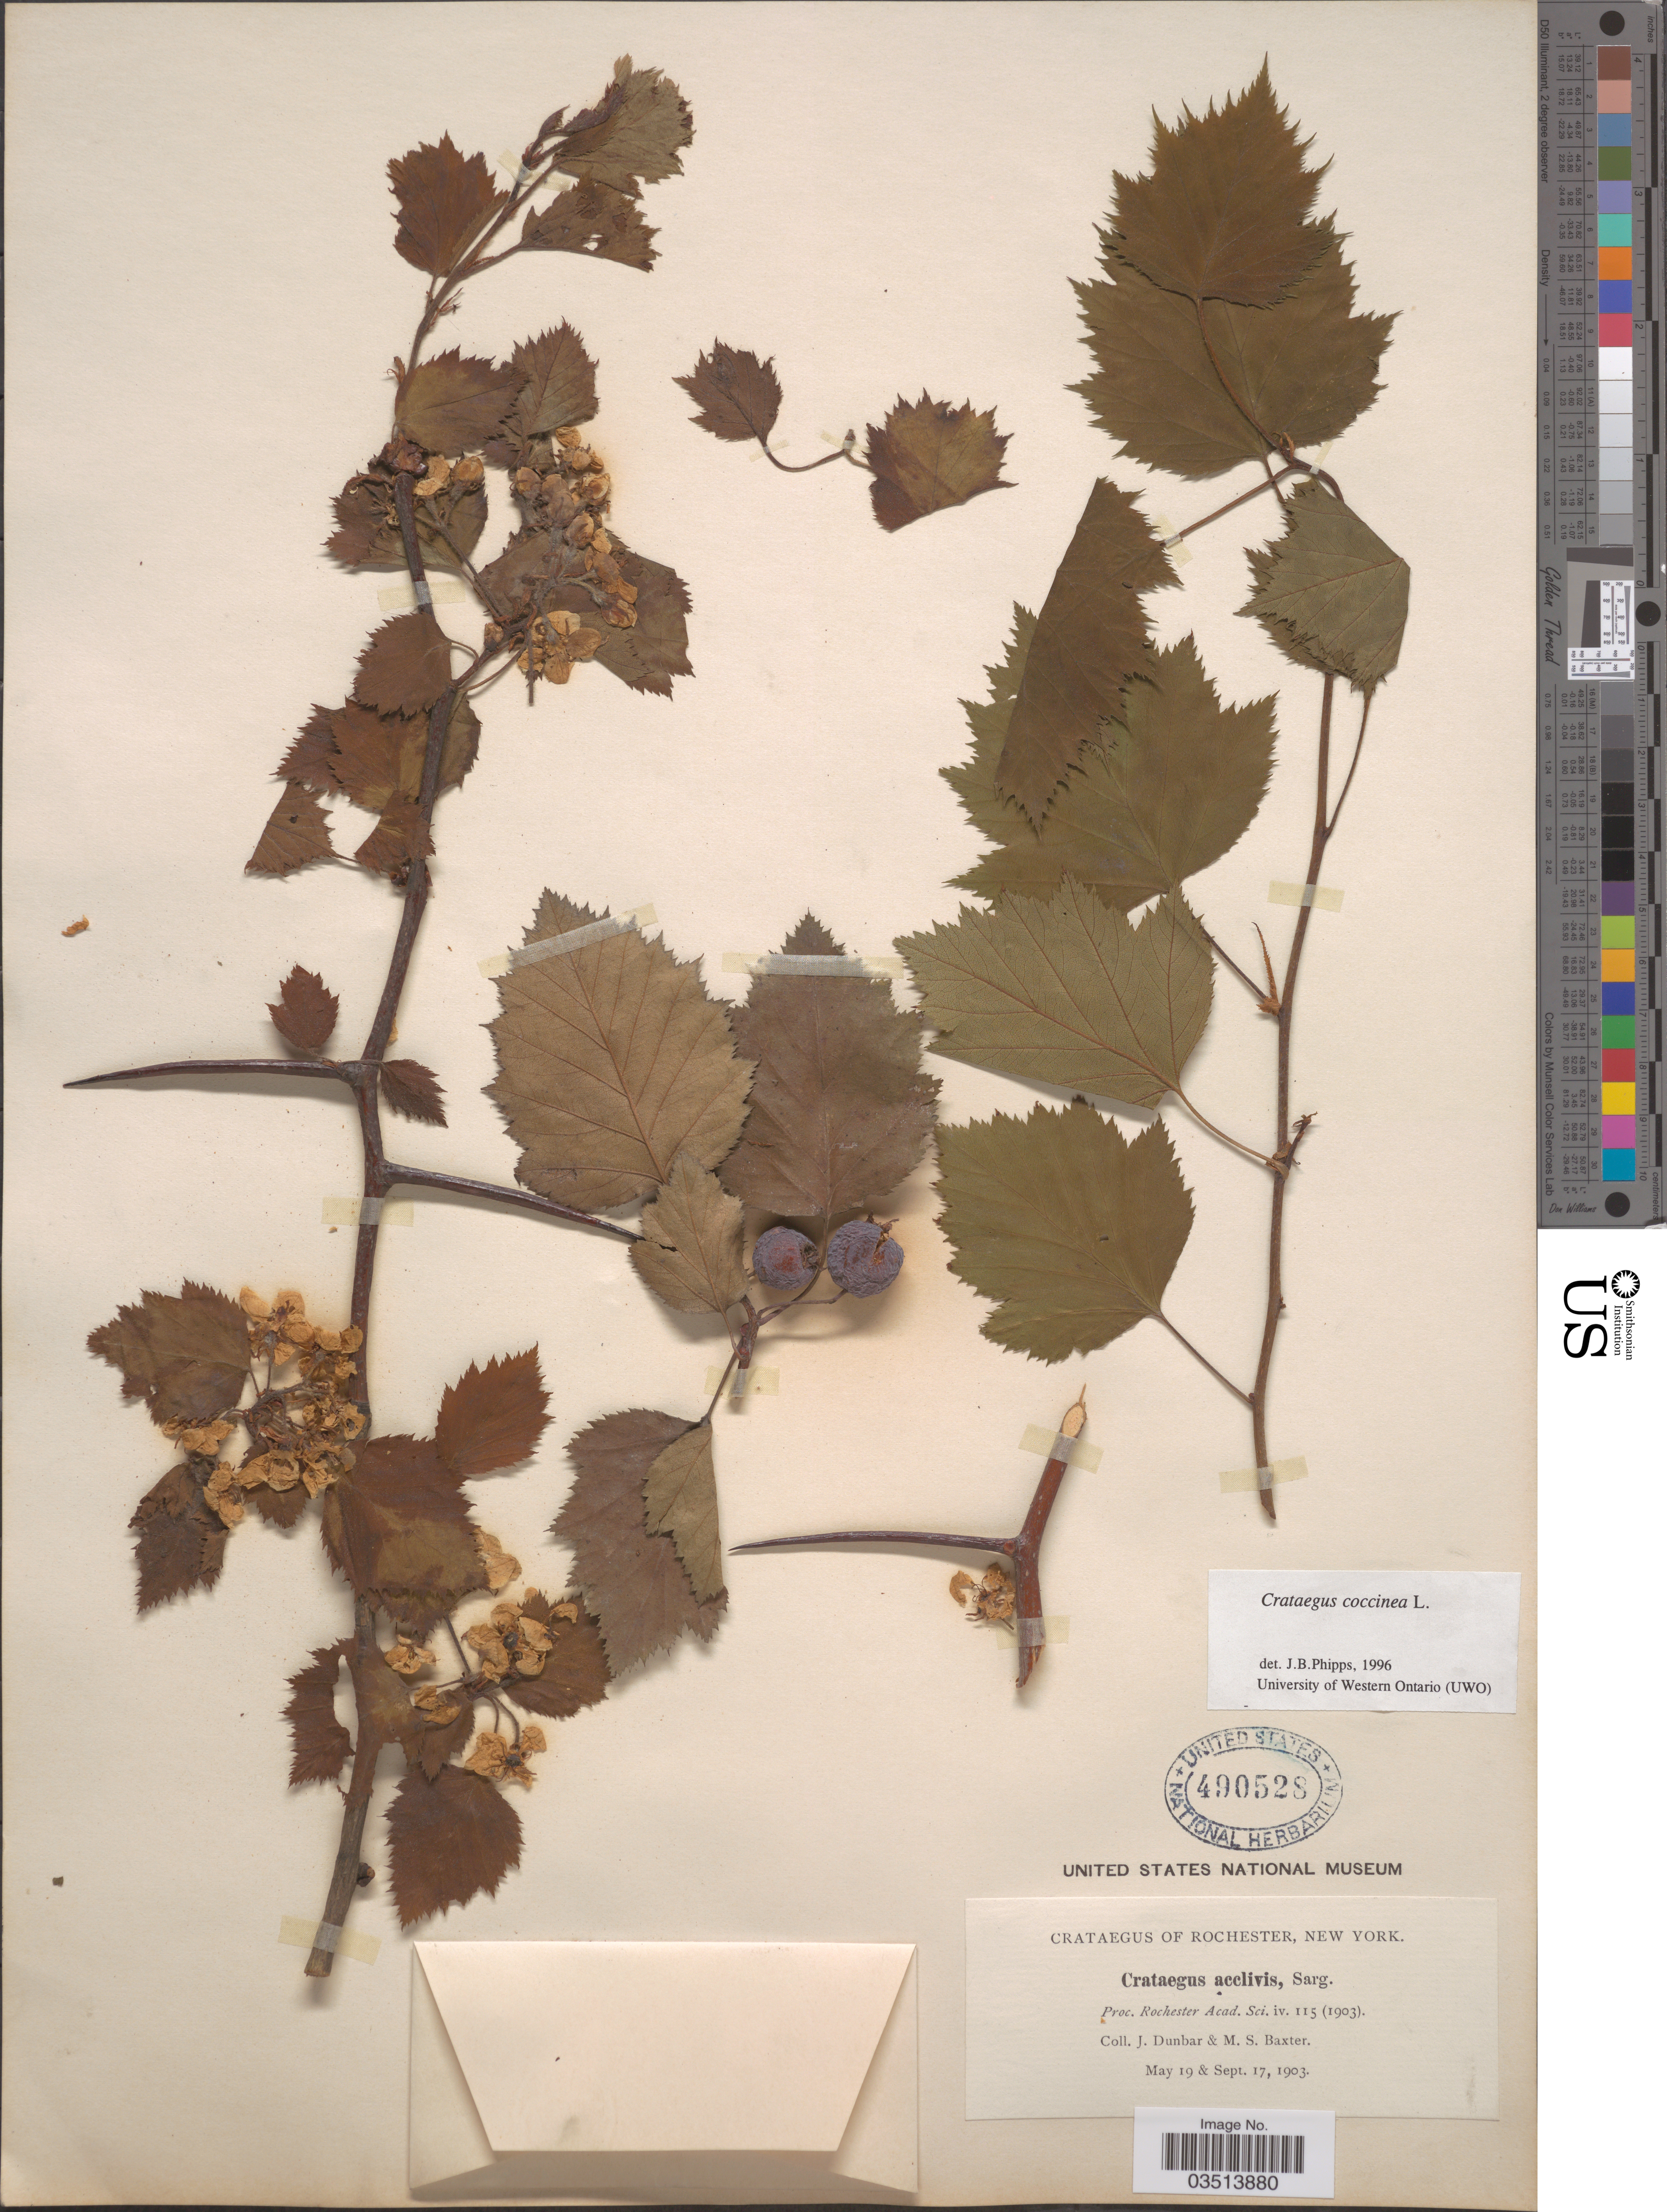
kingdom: Plantae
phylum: Tracheophyta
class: Magnoliopsida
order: Rosales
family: Rosaceae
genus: Crataegus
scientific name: Crataegus coccinea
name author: Ashe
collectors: J. Dunbar & M. Baxter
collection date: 1903-05-19/1903-09-17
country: United States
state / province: New York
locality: Rochester.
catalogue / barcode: US 490528